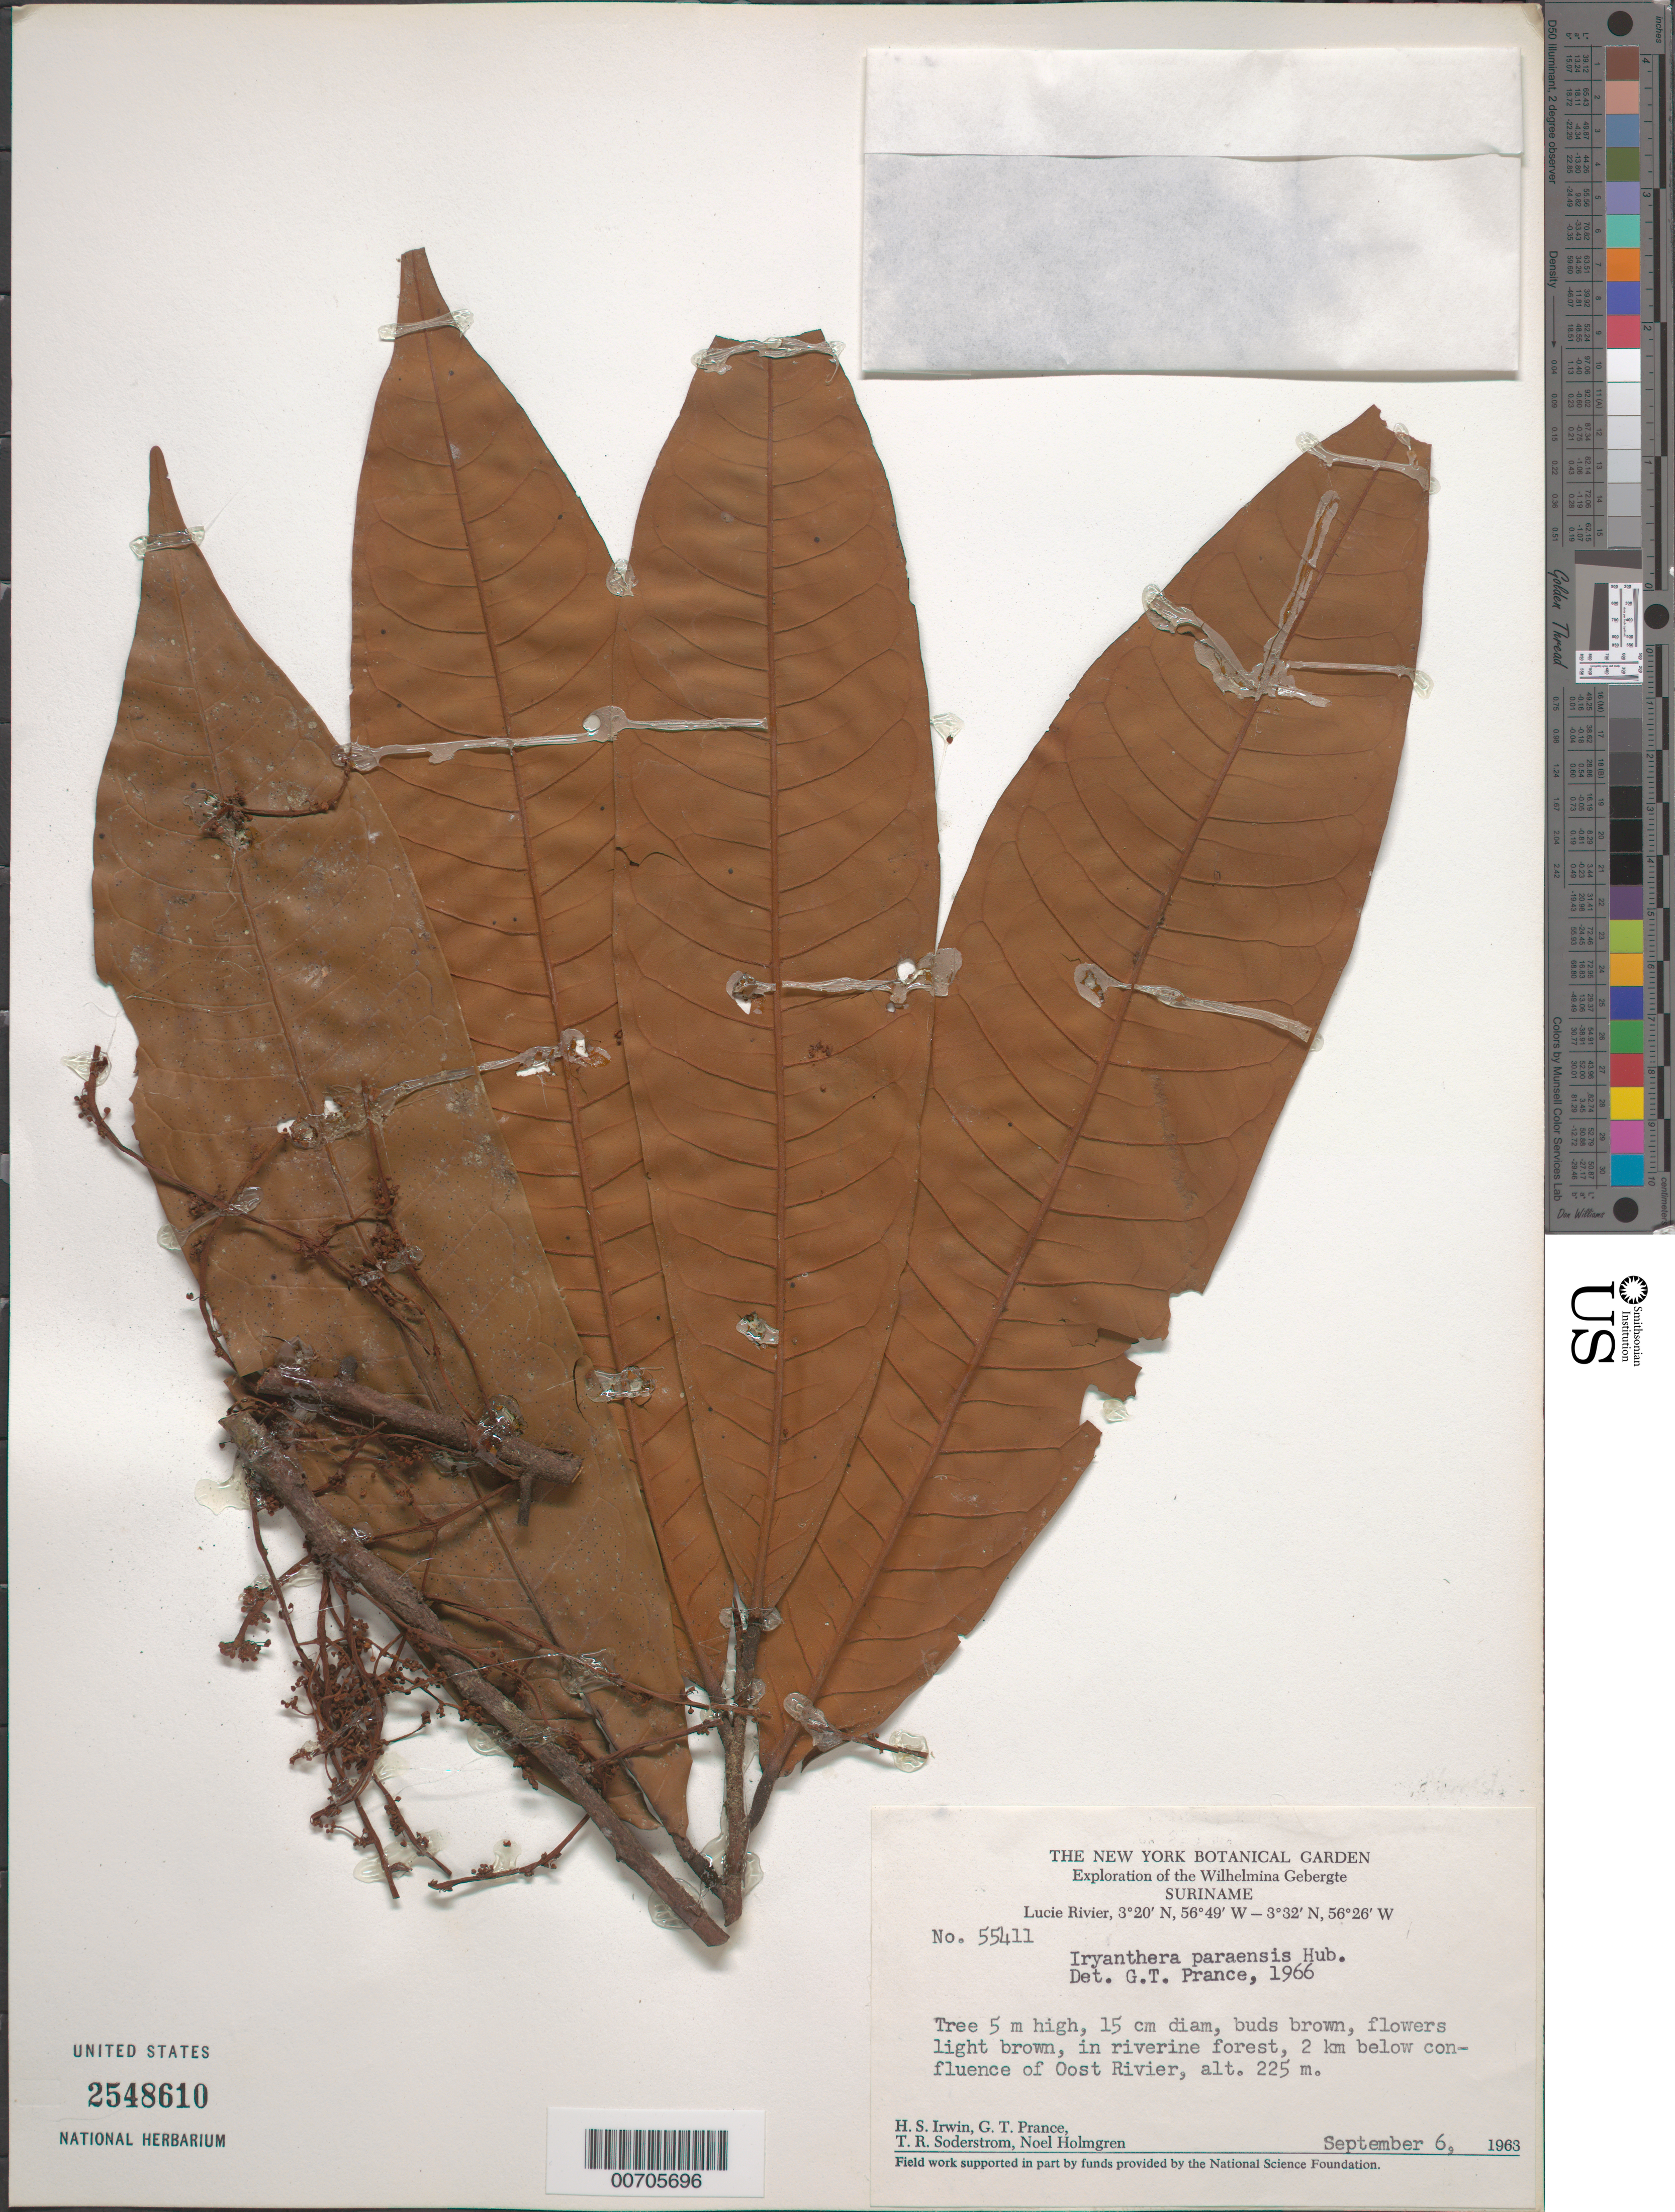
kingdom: Plantae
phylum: Tracheophyta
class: Magnoliopsida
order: Magnoliales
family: Myristicaceae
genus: Iryanthera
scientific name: Iryanthera paraensis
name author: Huber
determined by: Prance, G. T.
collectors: H. Irwin, G. T. Prance, T. R. Soderstrom & N. H. Holmgren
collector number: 55411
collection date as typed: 6-Sep-63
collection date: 1963-09-06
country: Suriname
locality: Lucie R., 2 km below confl. with Oost R., Wilhelmina Gebergte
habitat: Riverine forest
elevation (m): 225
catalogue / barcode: US 2548610